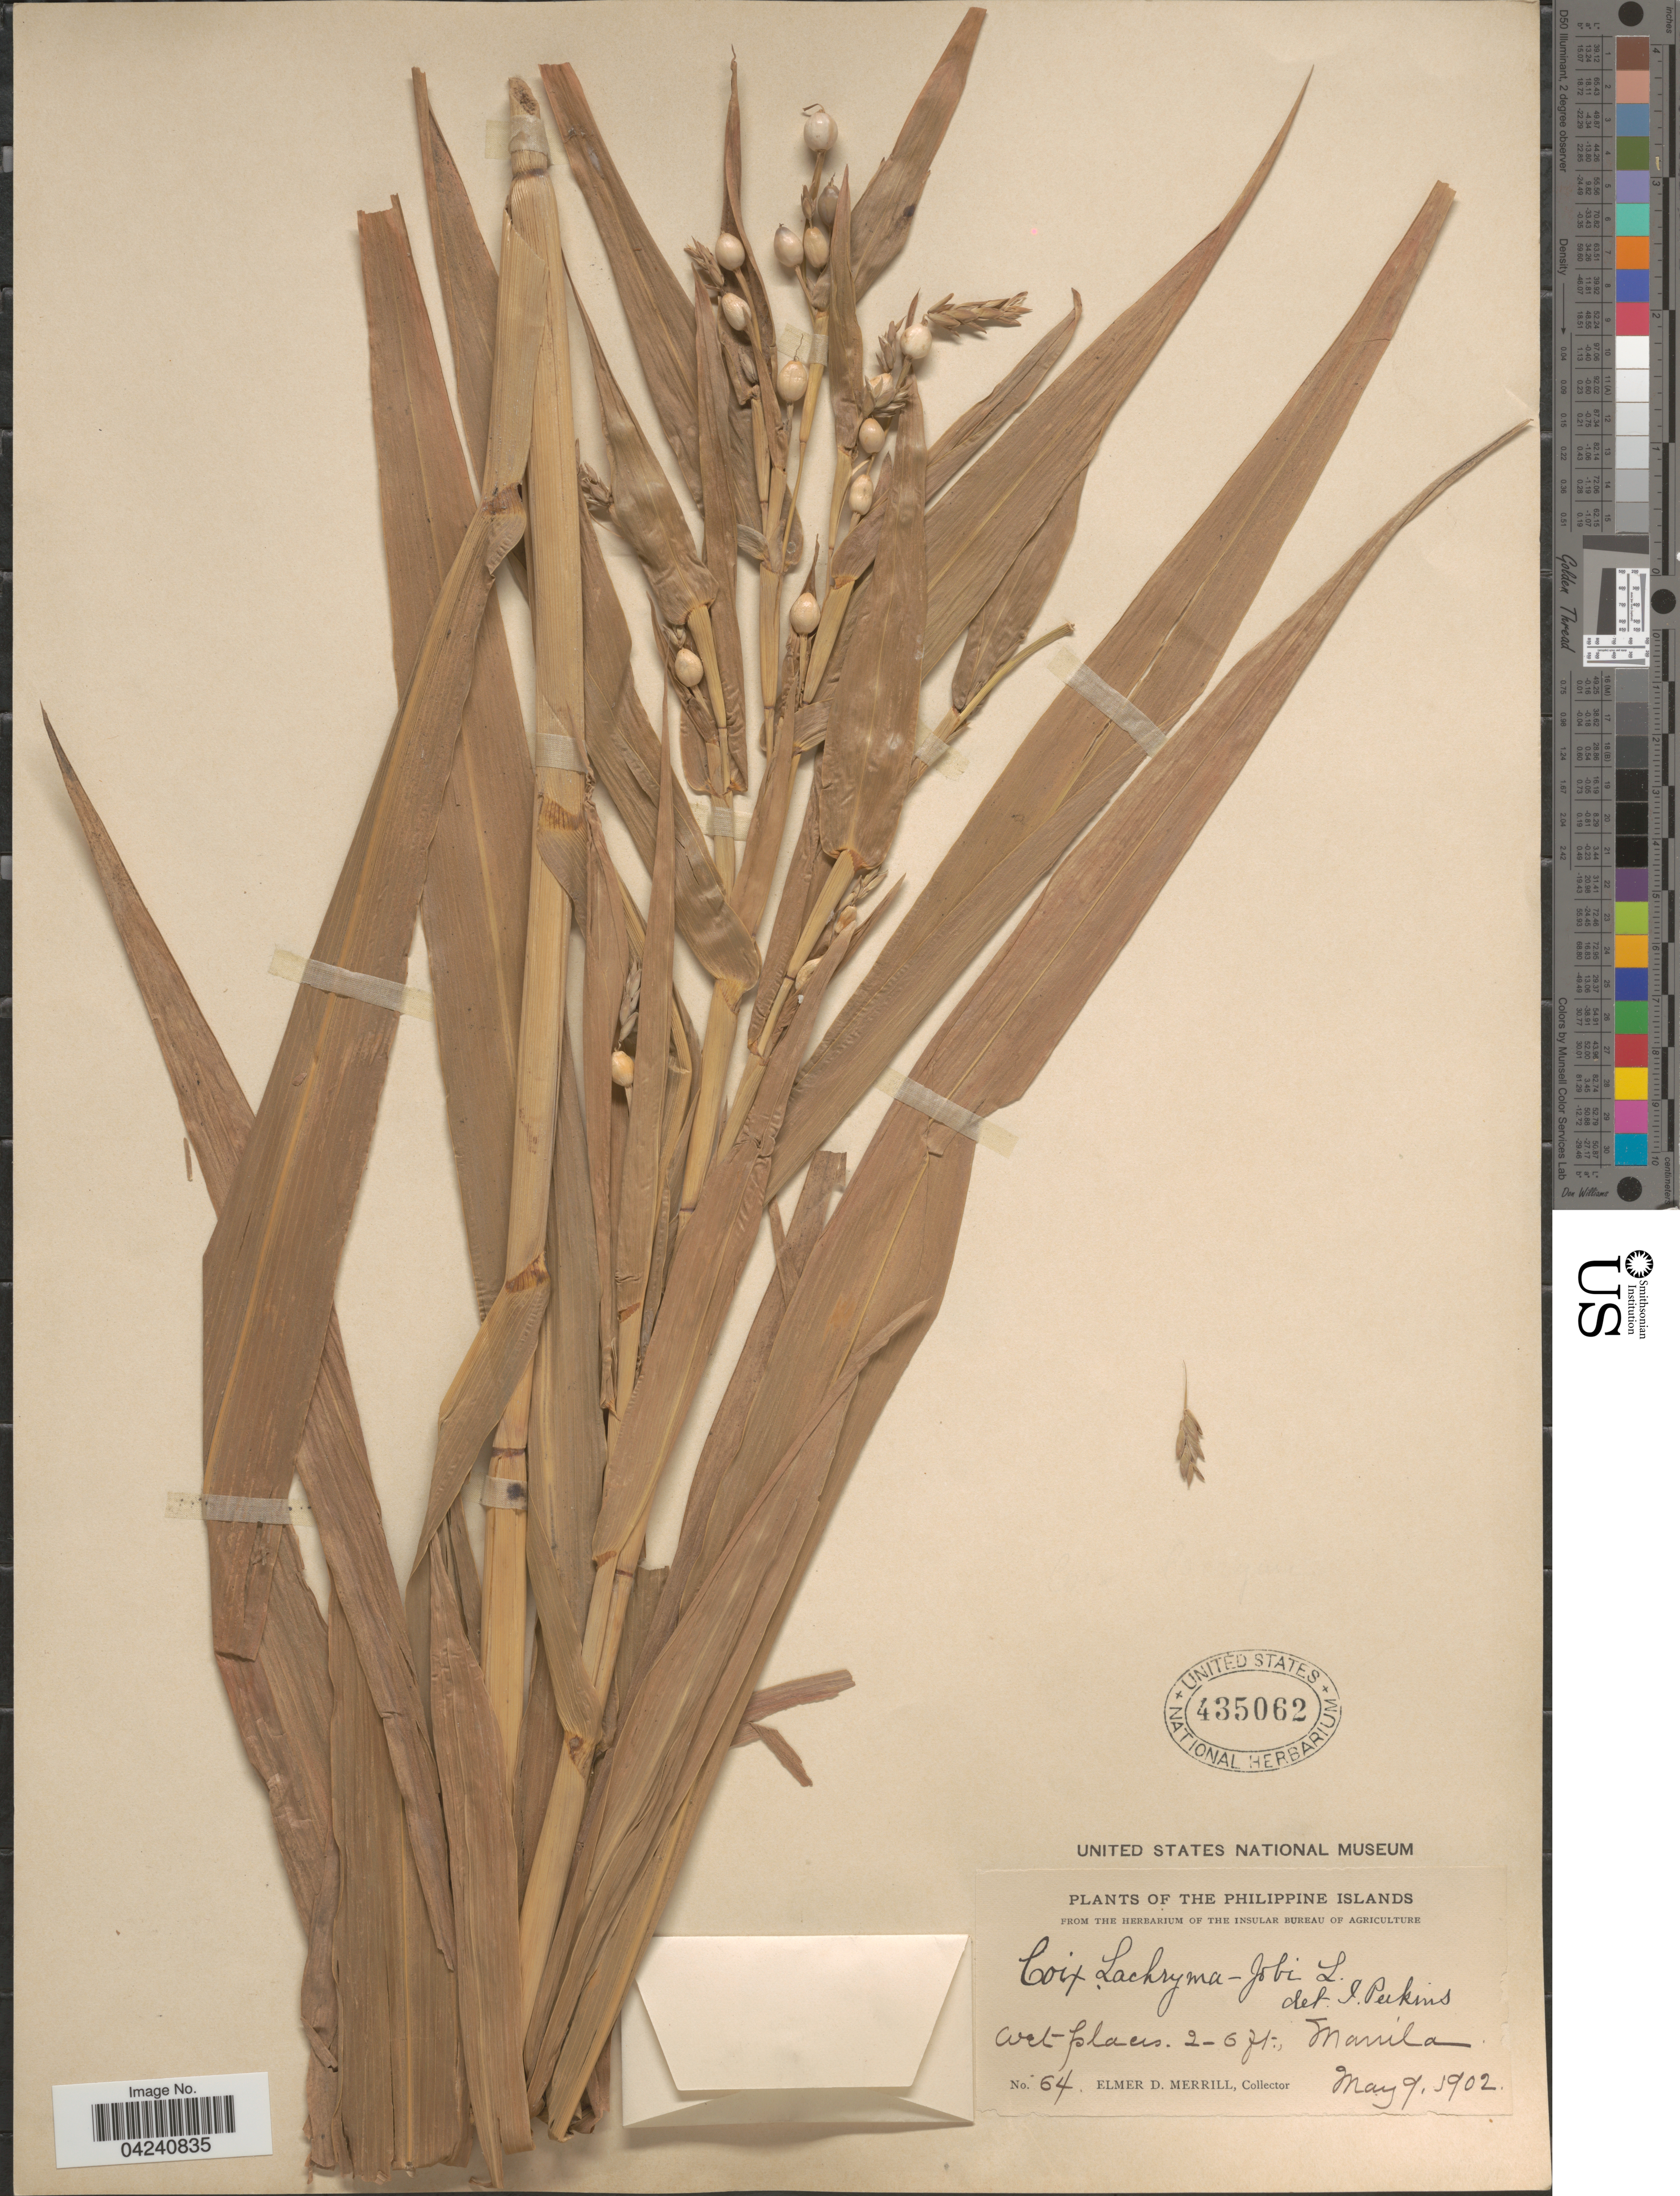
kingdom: Plantae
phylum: Tracheophyta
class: Liliopsida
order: Poales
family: Poaceae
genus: Coix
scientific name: Coix lacryma-jobi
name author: L.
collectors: E. D. Merrill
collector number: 64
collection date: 1902-05-09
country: Philippines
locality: Philippine Islands. Manila.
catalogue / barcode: US 435062